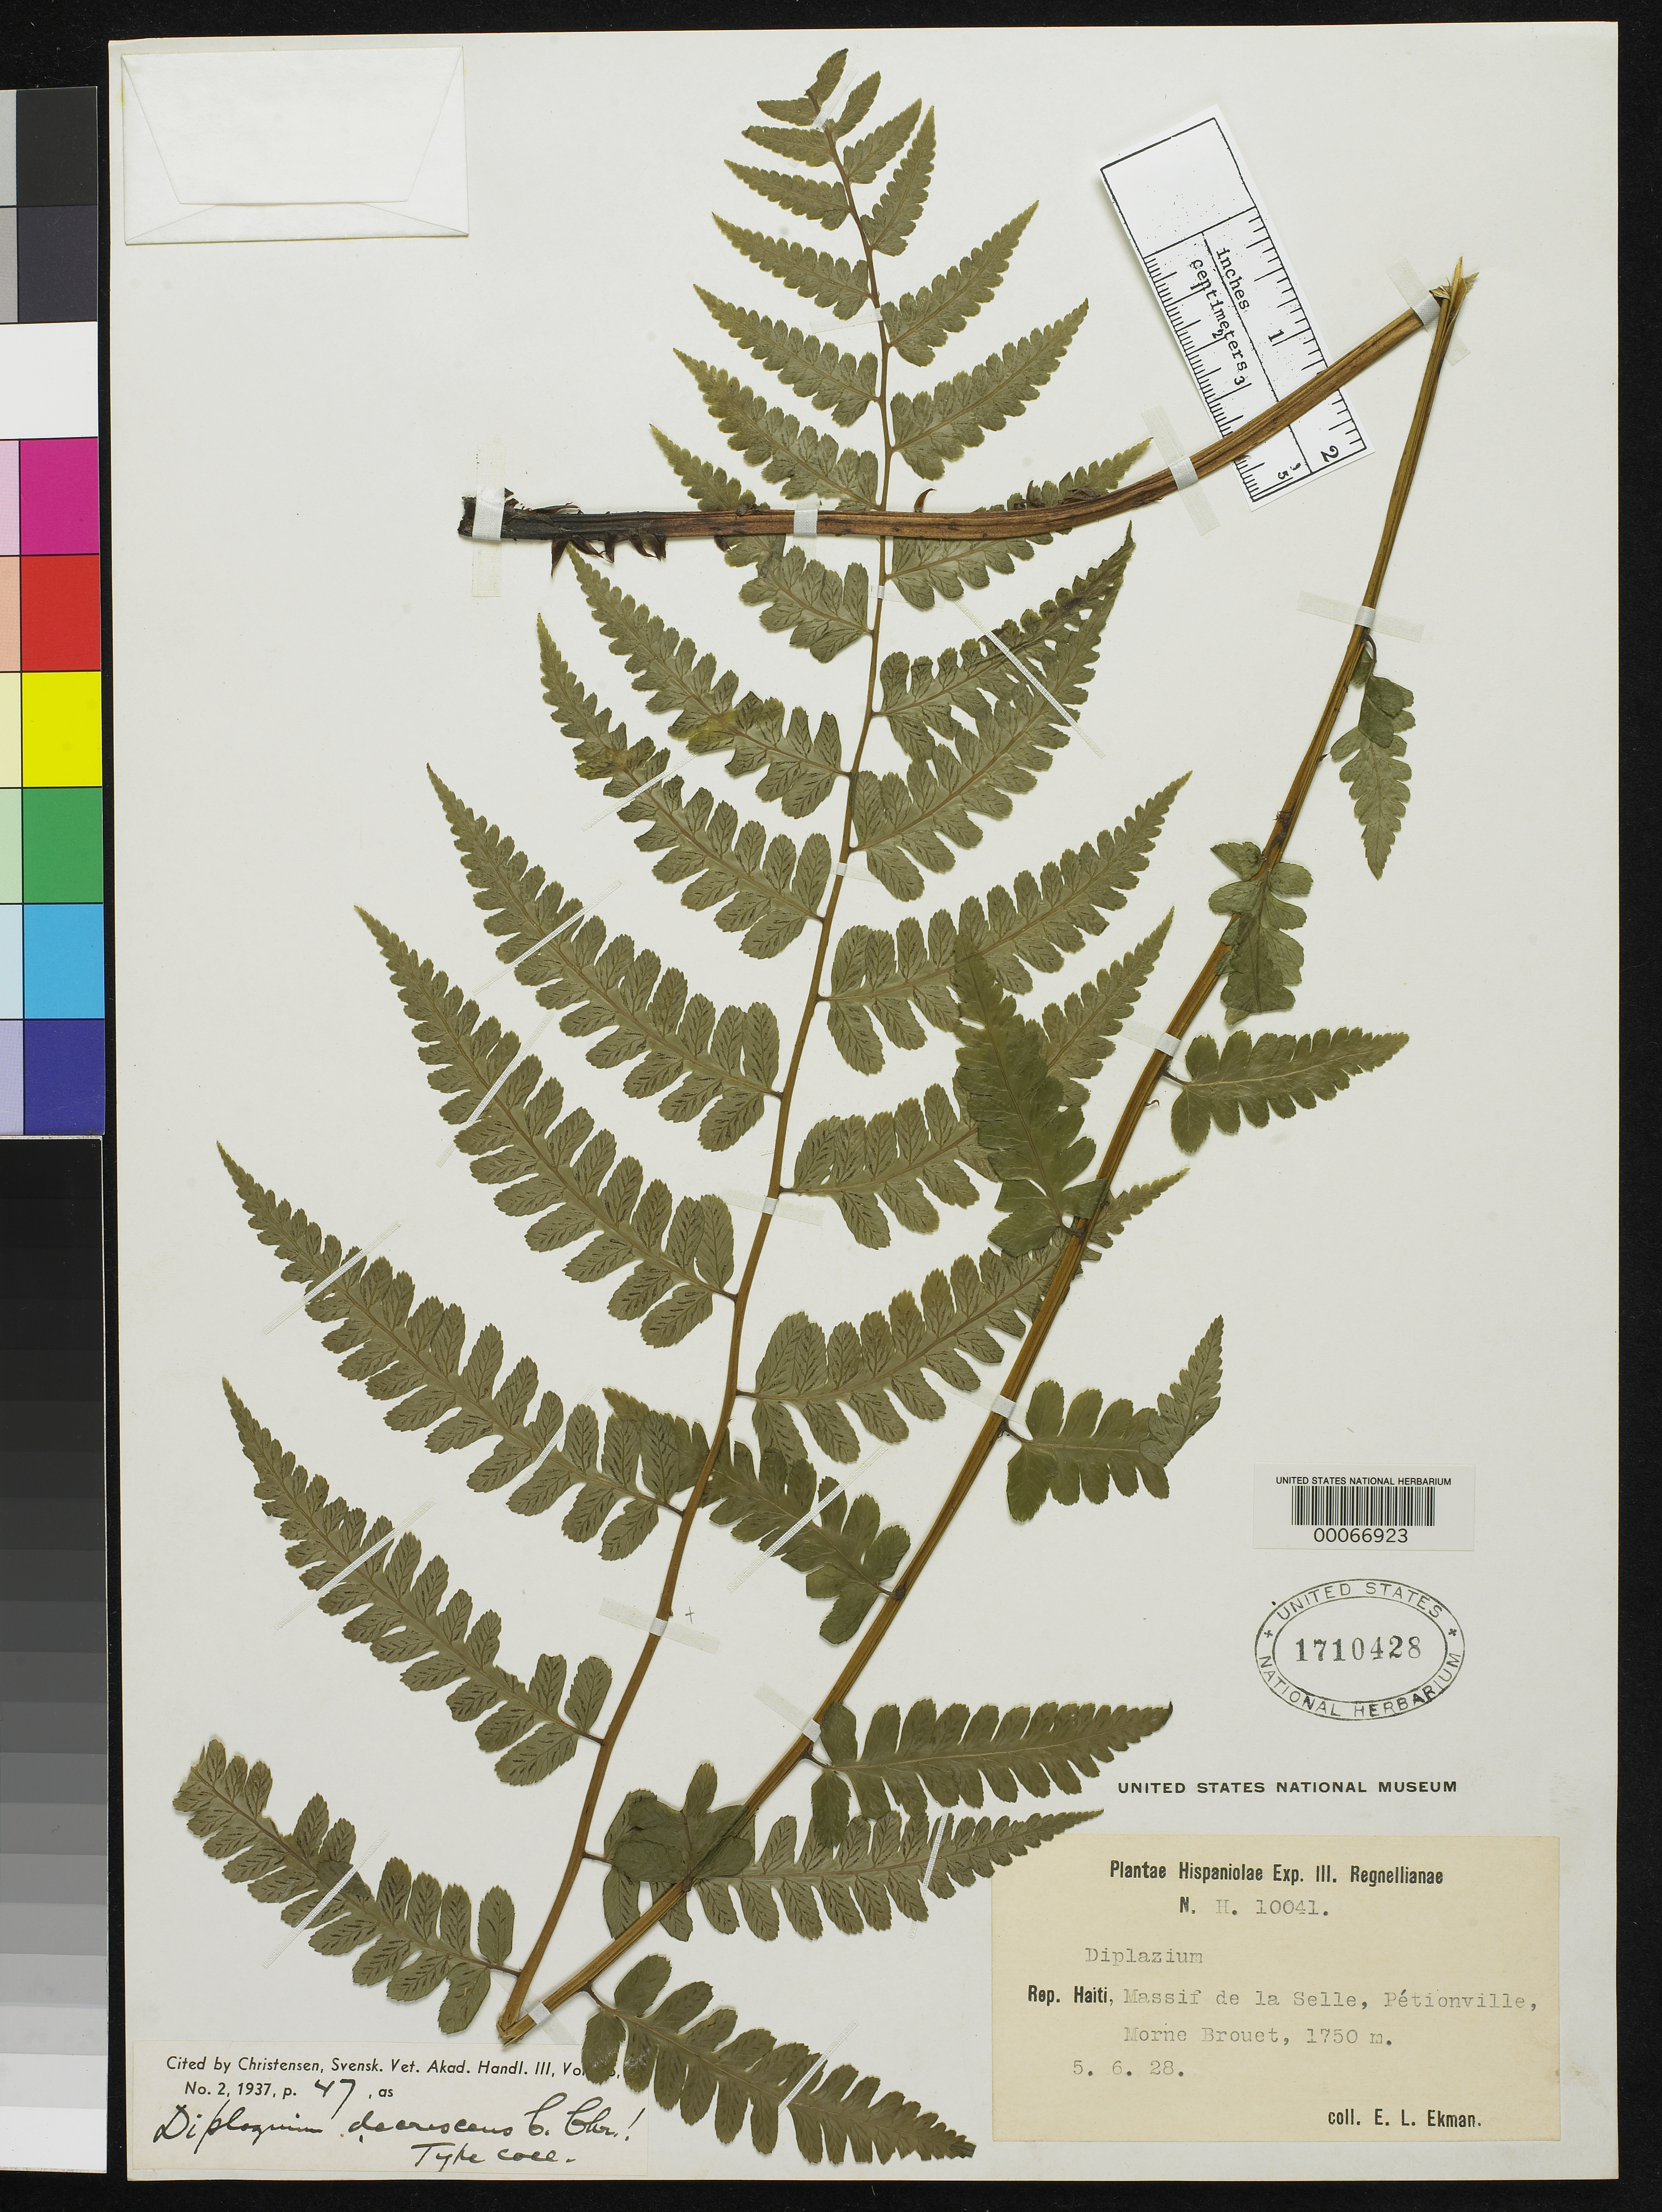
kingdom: Plantae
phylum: Tracheophyta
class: Polypodiopsida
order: Polypodiales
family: Athyriaceae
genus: Diplazium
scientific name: Diplazium decrescens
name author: C. Chr.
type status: Isotype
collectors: E. L. Ekman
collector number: H10041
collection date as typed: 05 Jun 1928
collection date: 1928-06-05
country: Haiti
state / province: Ouest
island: Hispaniola Island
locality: Petionville, Morne Brouet.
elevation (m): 1750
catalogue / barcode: US 1710428